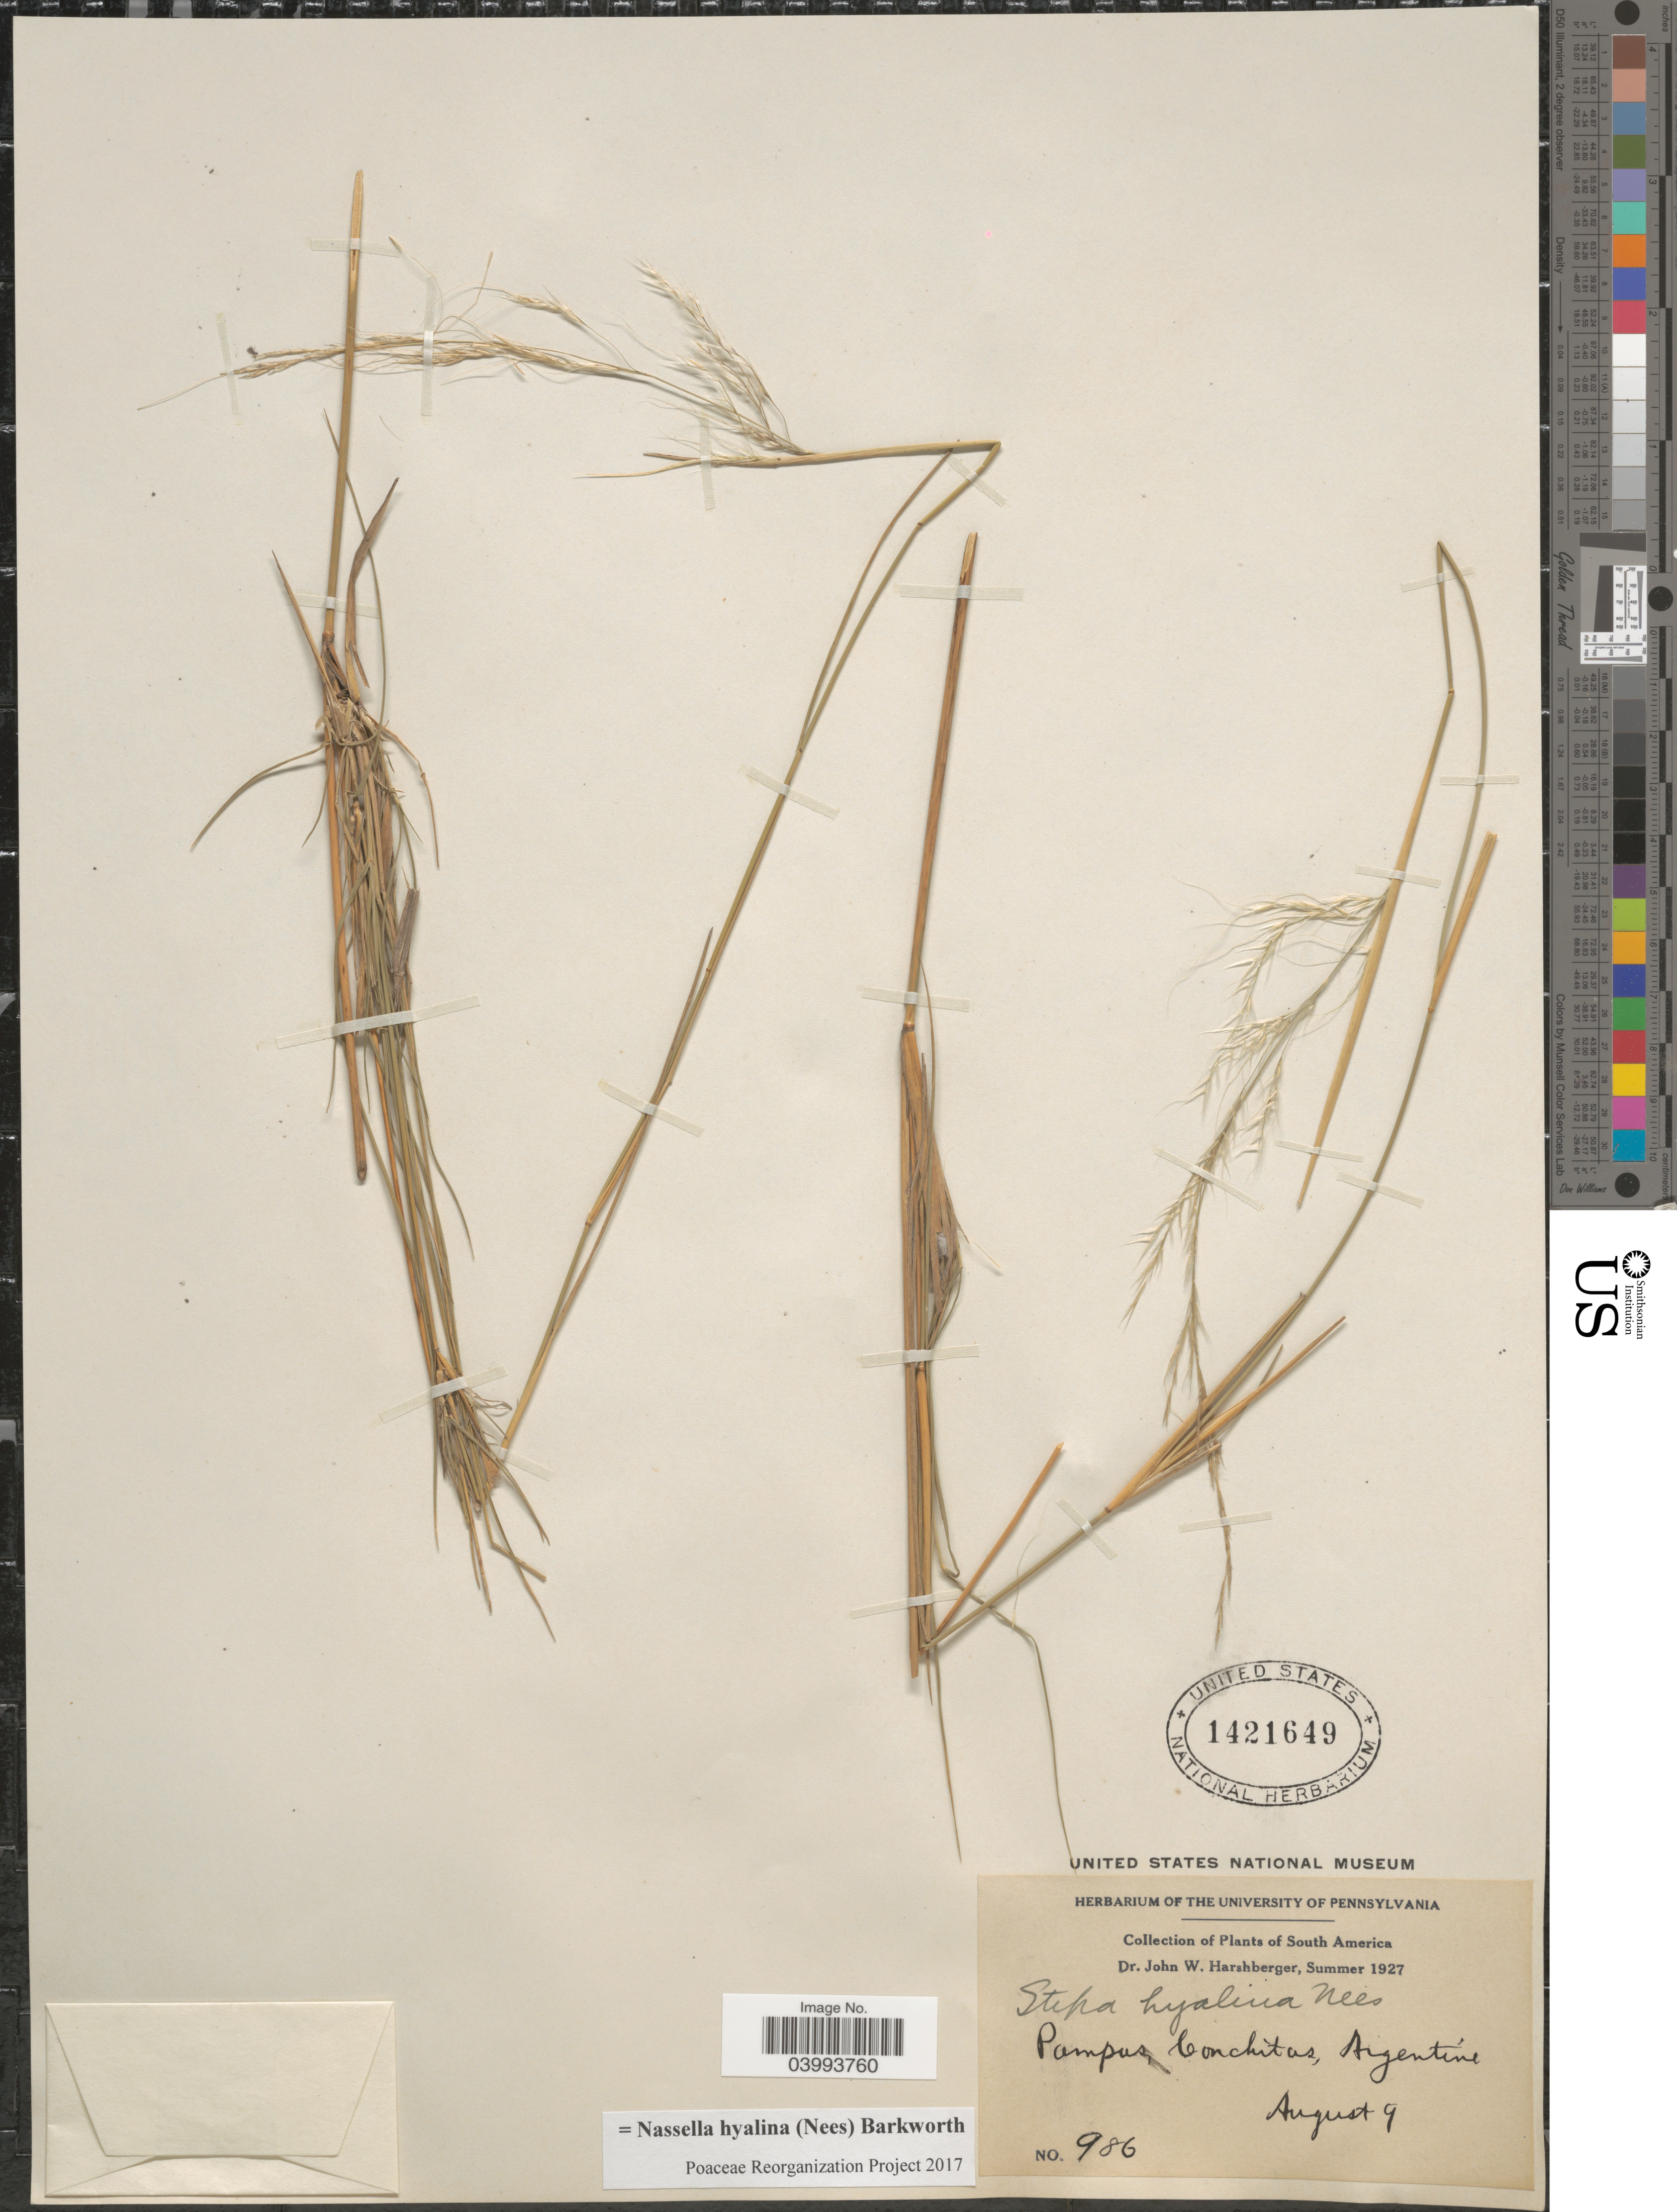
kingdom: Plantae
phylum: Tracheophyta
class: Liliopsida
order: Poales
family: Poaceae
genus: Nassella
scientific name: Nassella hyalina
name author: (Nees) Barkworth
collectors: J. W. Harshberger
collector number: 986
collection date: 1927-08-09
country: Argentina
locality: Pampas Conchitas.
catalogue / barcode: US 1421649